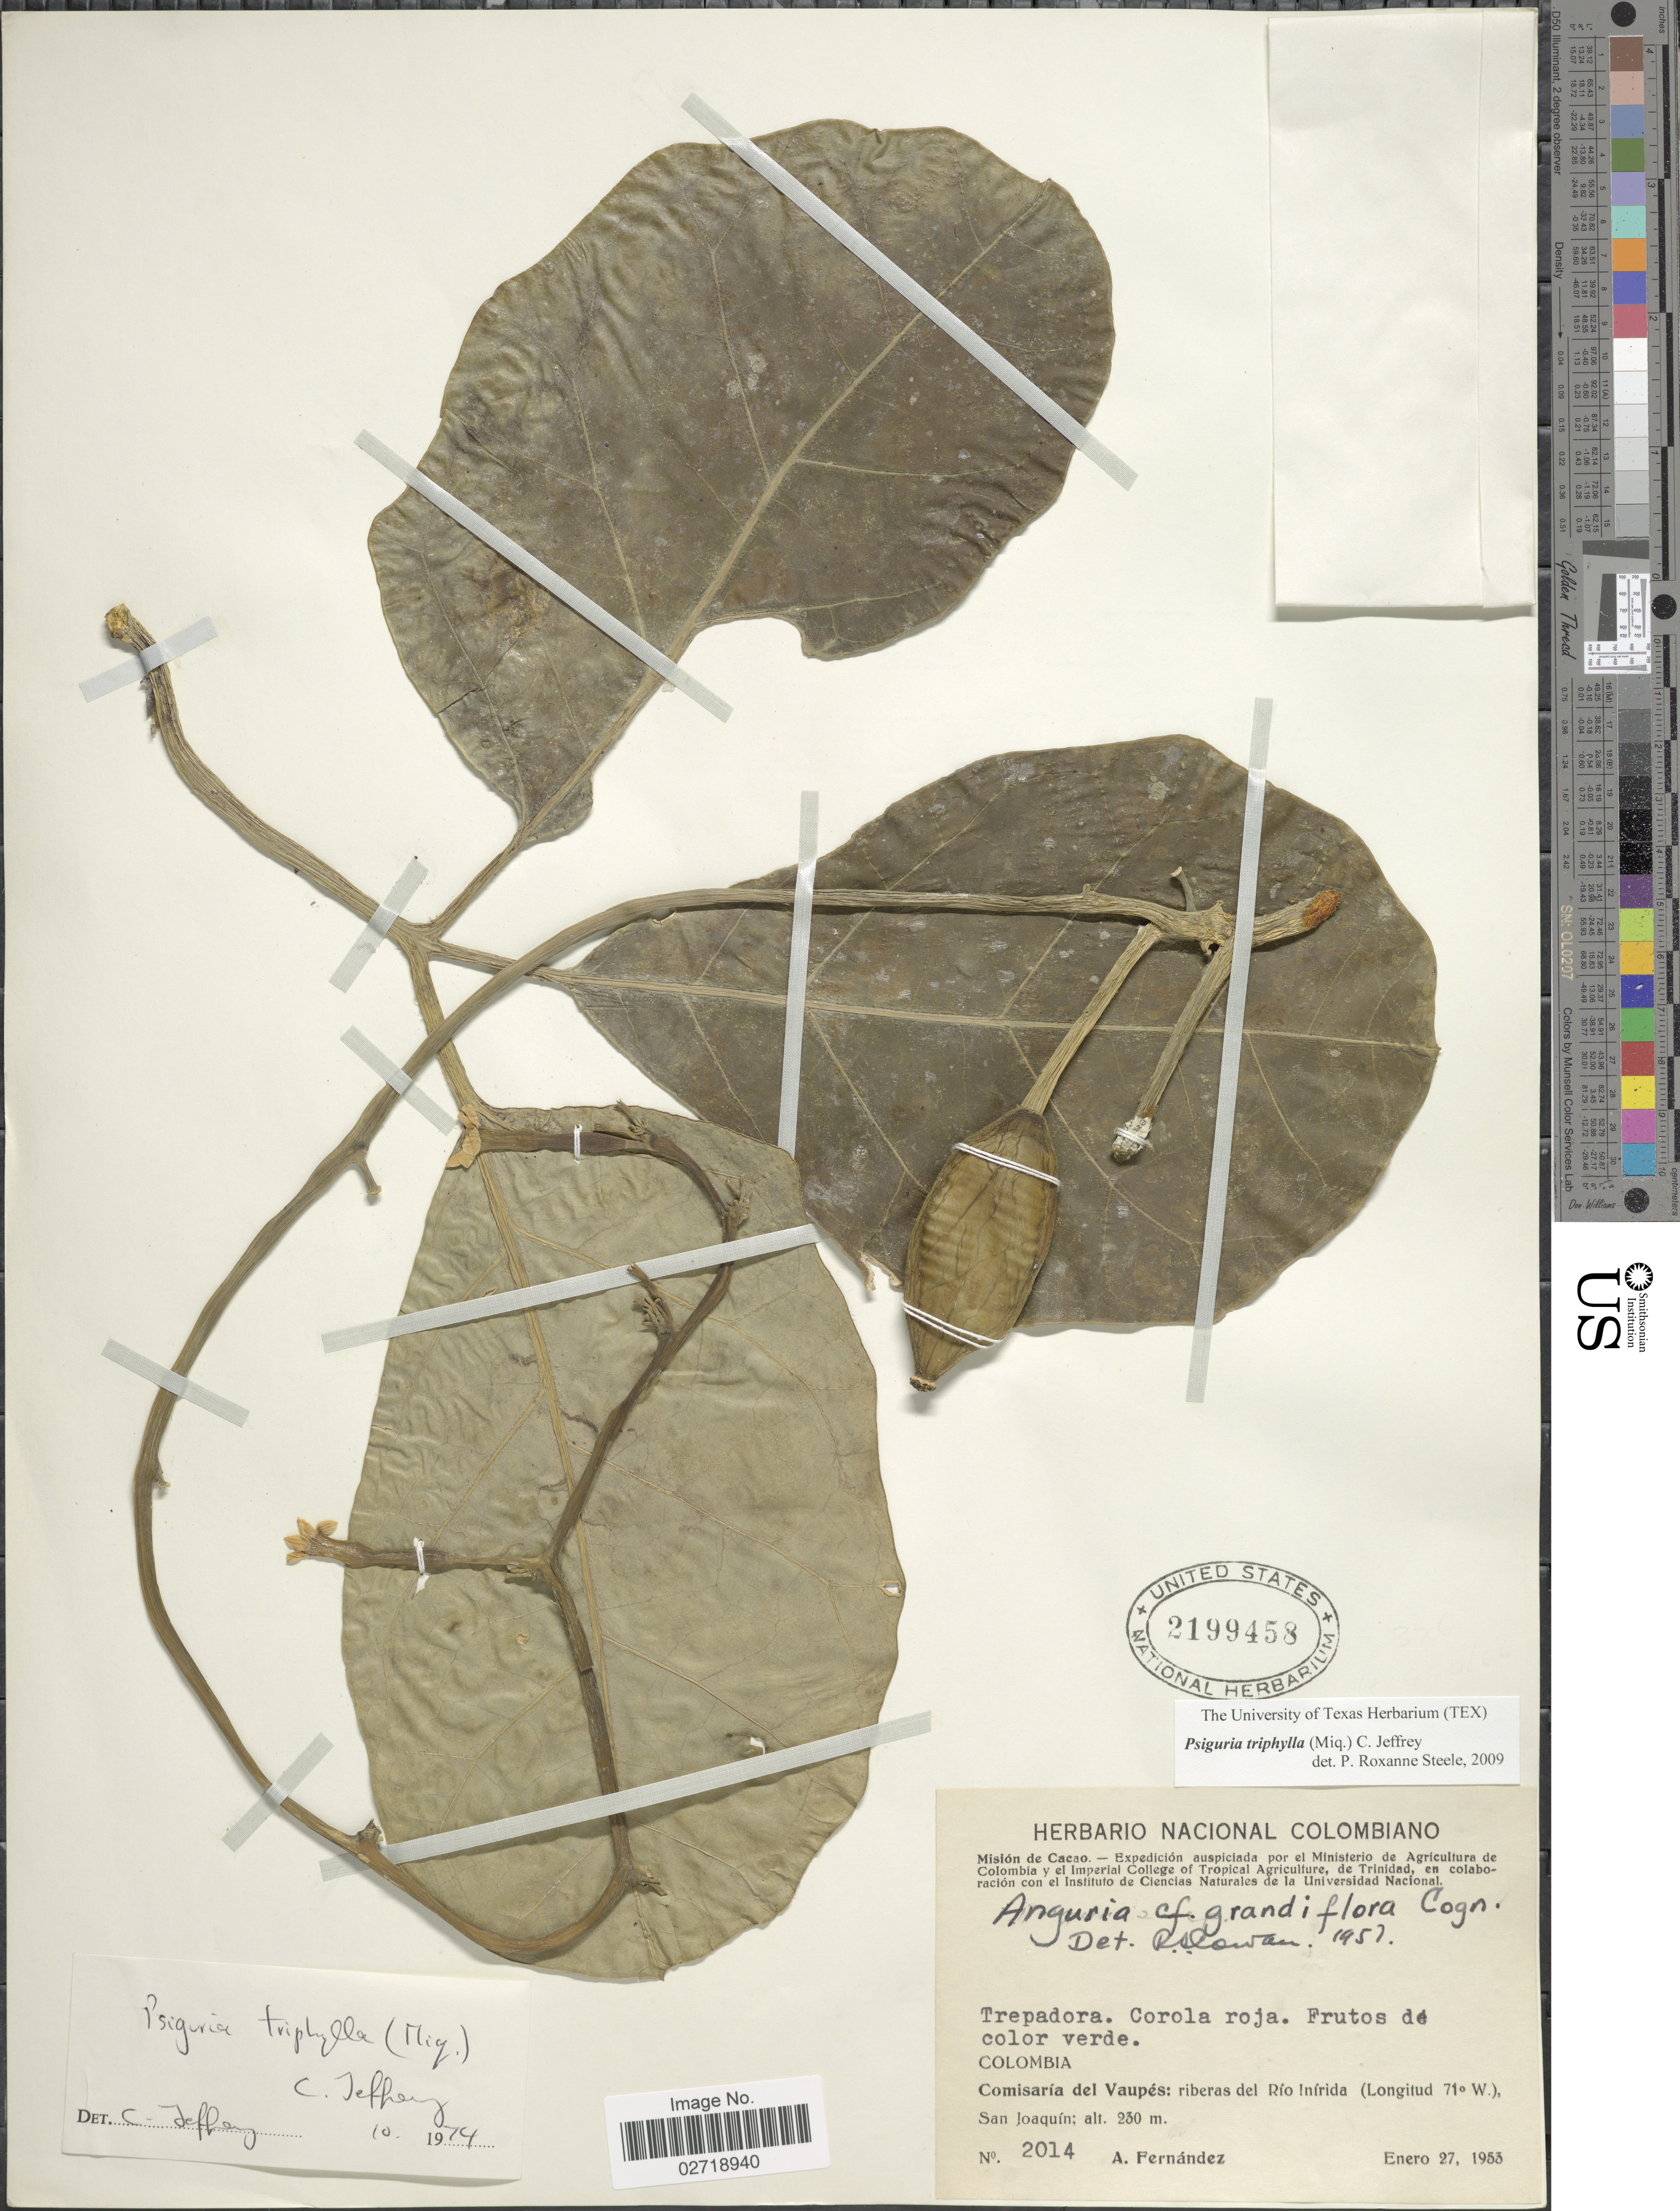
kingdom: Plantae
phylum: Tracheophyta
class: Magnoliopsida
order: Cucurbitales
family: Cucurbitaceae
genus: Psiguria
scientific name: Psiguria triphylla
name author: (Miq.) C. Jeffrey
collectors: A. Fernández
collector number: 2014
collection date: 1953-01-27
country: Colombia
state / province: Vaupés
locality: Riberas del Rio Inirida, San Joaquin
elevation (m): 230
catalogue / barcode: US 2199458